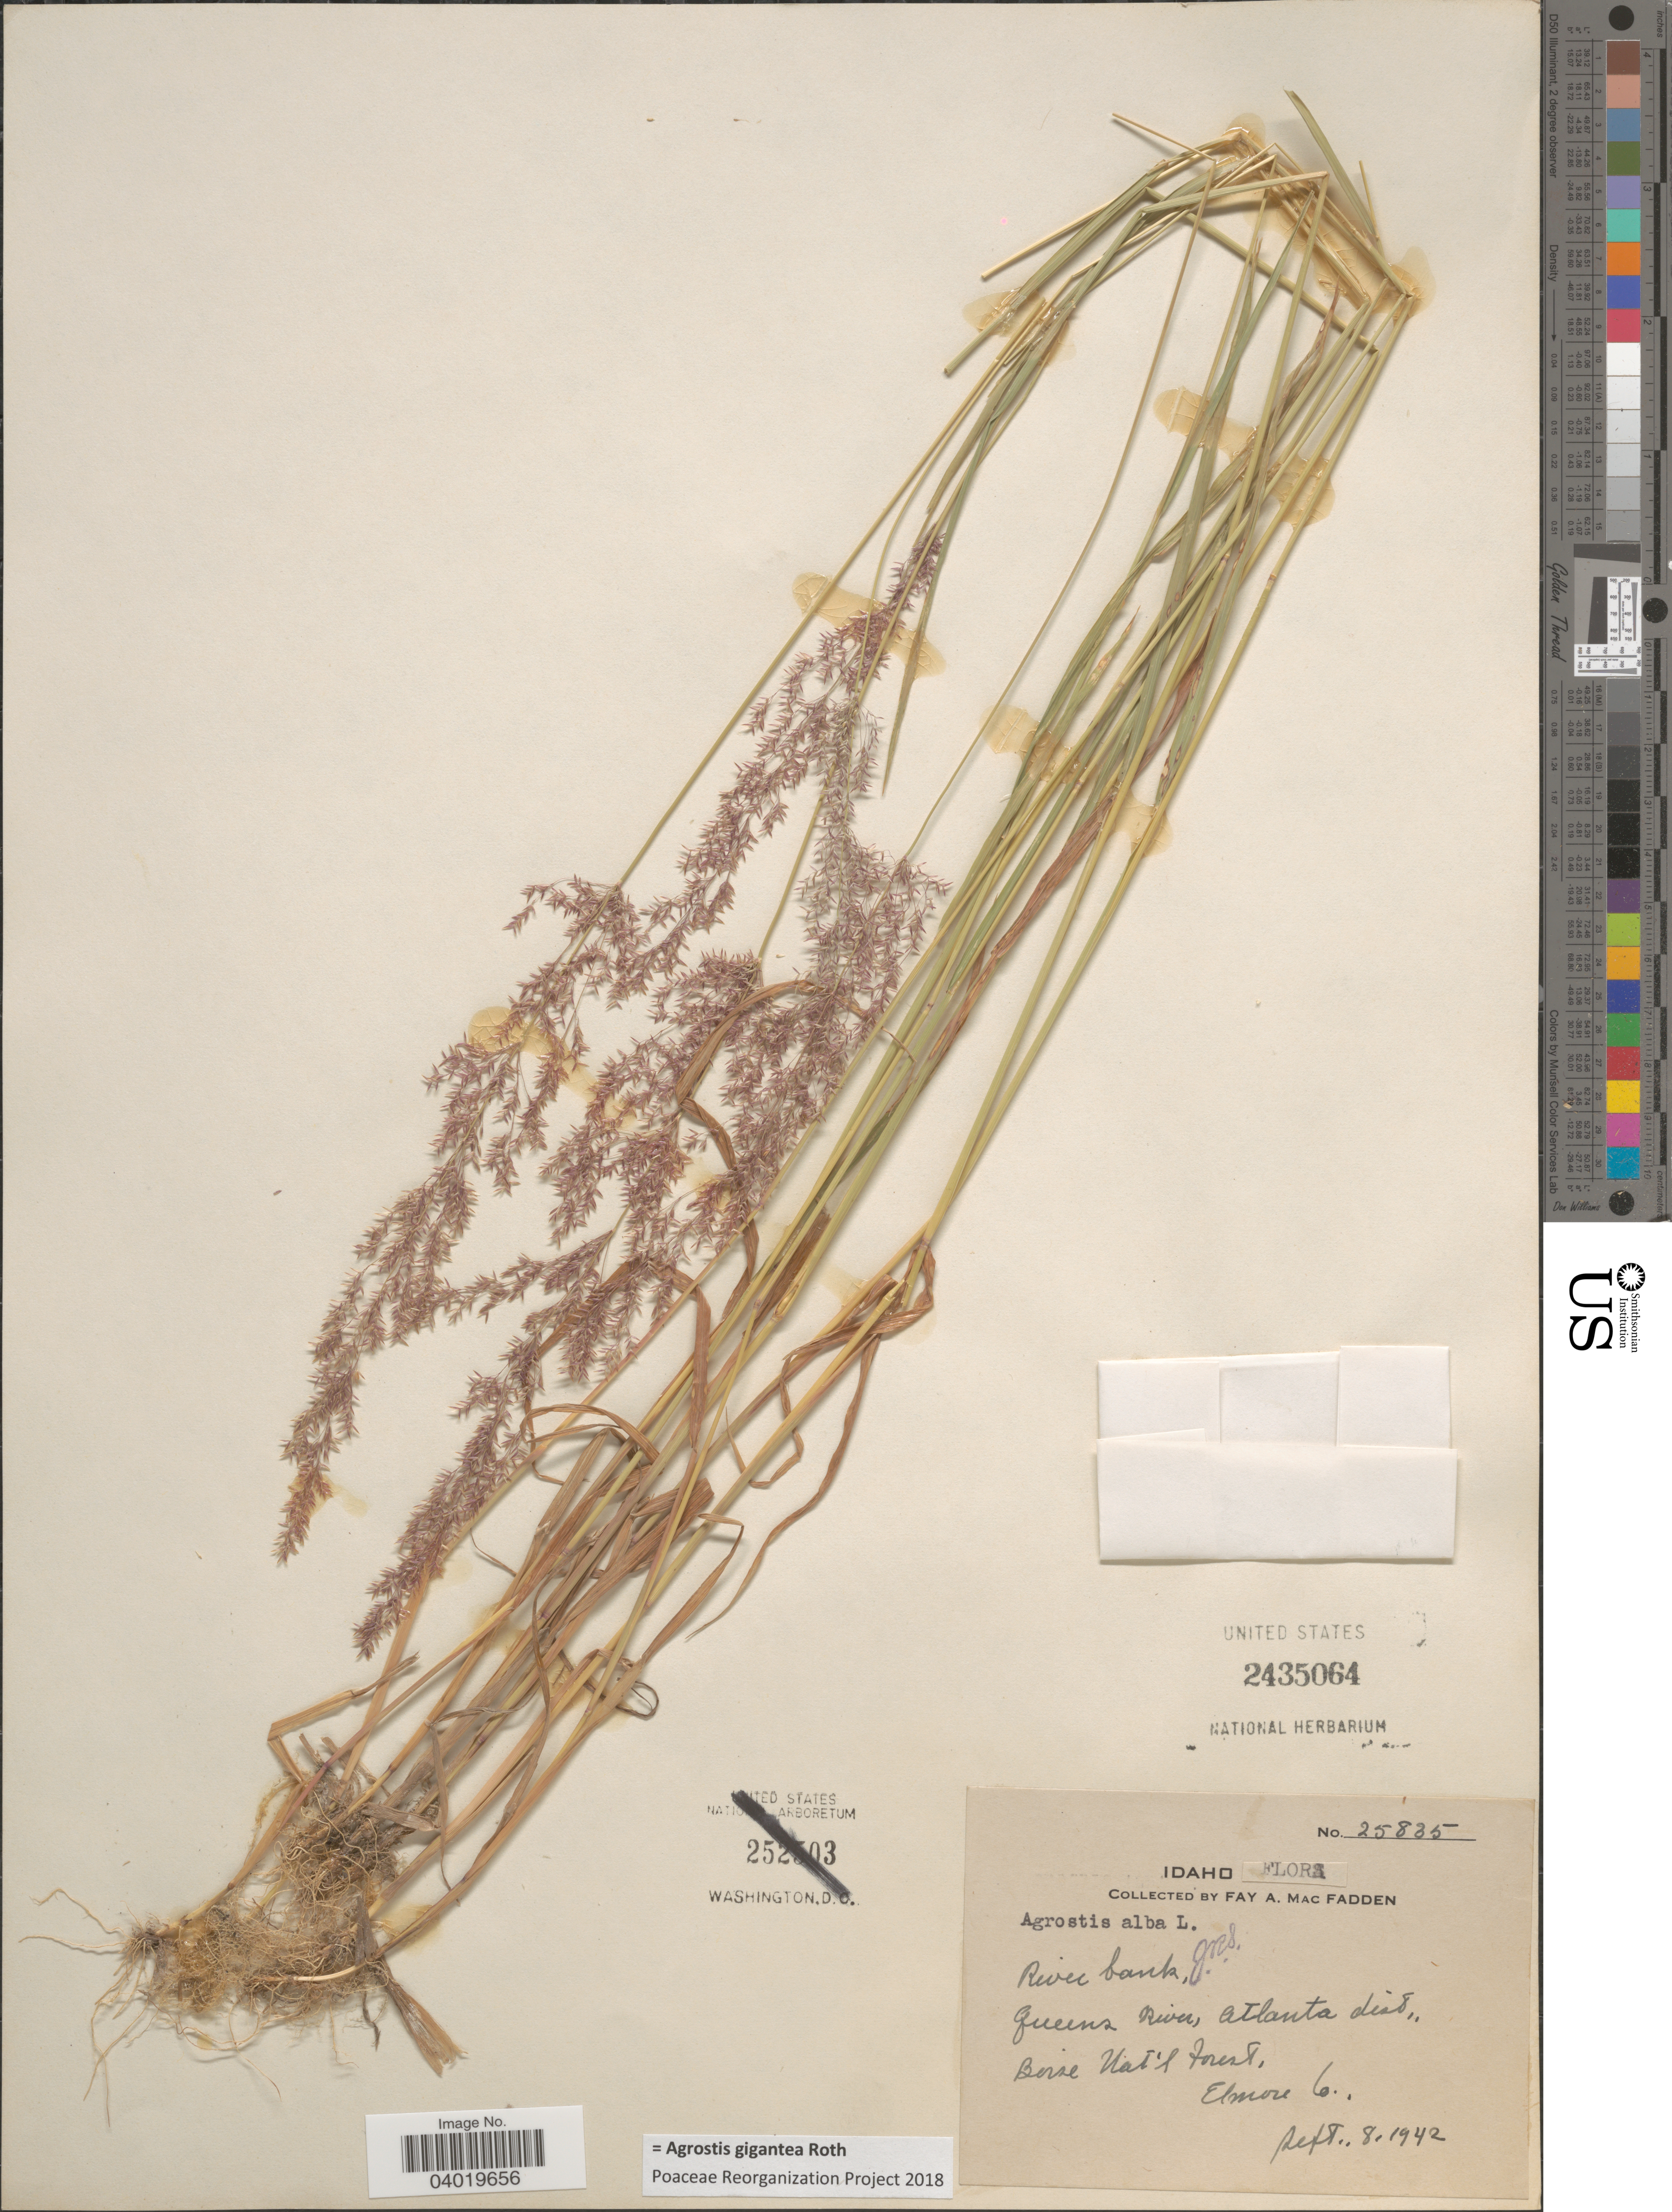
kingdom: Plantae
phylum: Tracheophyta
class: Liliopsida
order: Poales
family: Poaceae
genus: Agrostis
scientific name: Agrostis gigantea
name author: Roth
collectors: F. MacFadden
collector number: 25835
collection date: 1942-09-08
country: United States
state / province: Idaho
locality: Queens River, Atlanta dist., Boise Nat'l Forest, Elmore Co.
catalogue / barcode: US 2435064